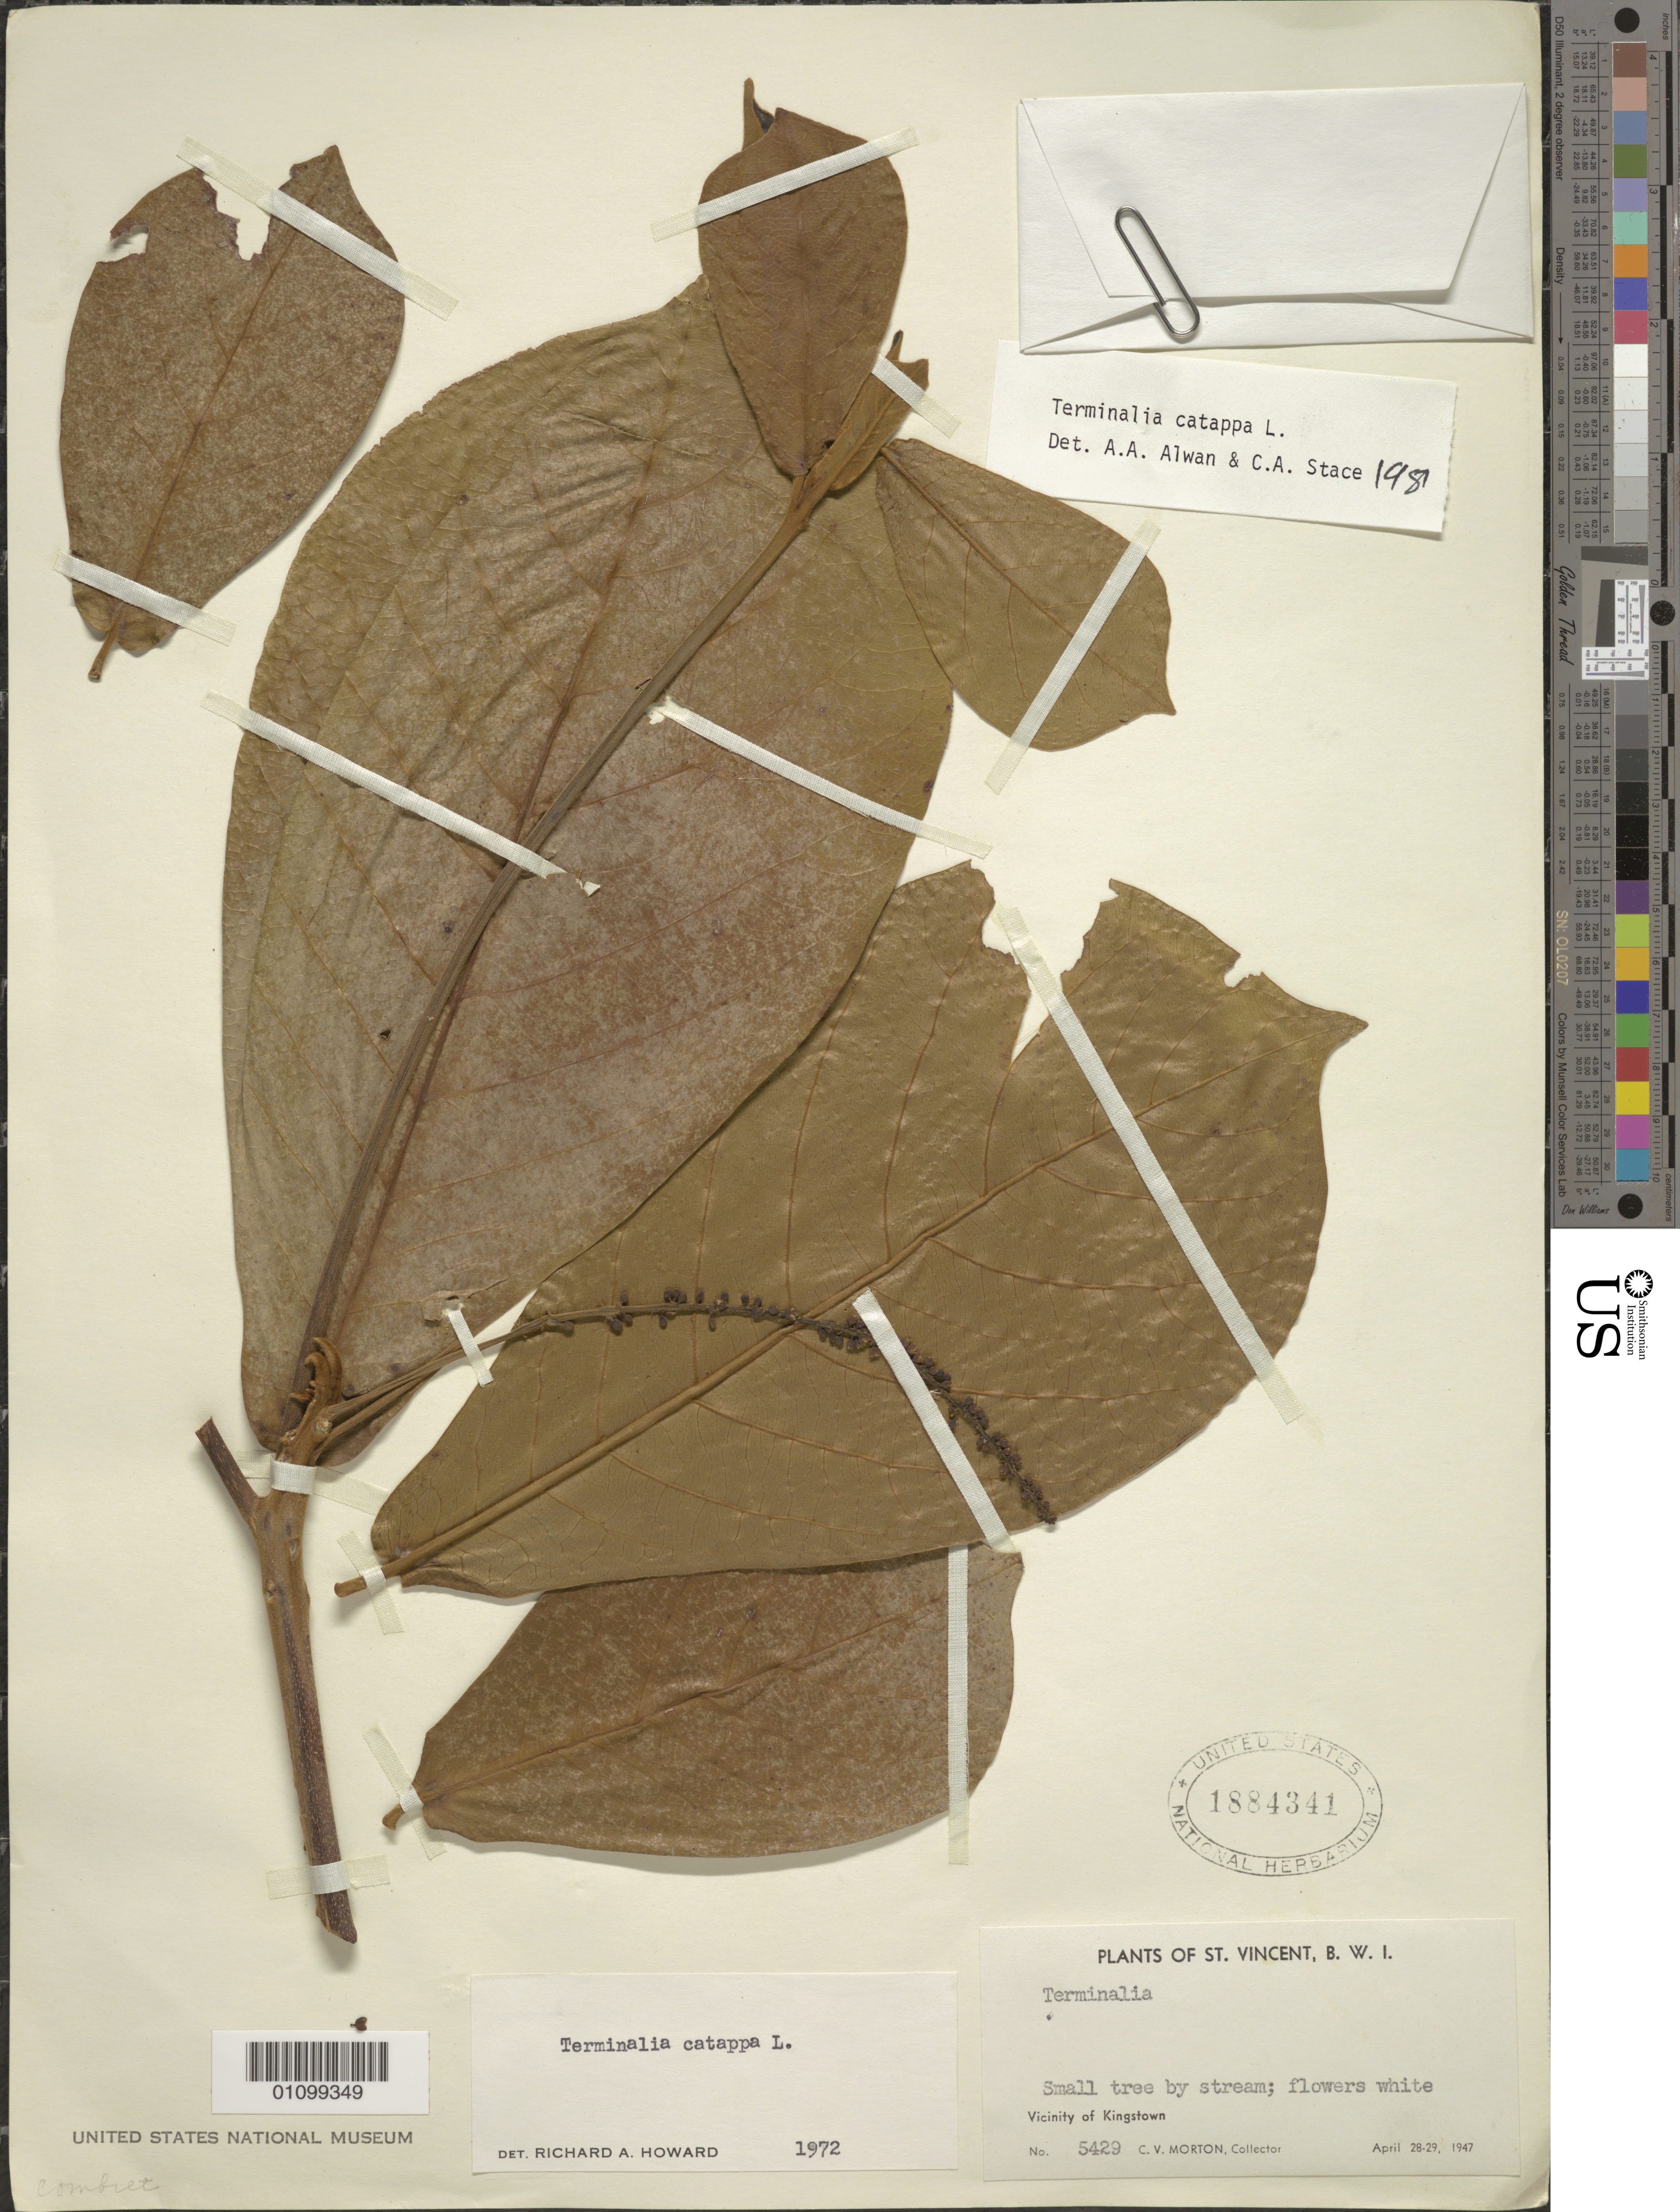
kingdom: Plantae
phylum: Tracheophyta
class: Magnoliopsida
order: Myrtales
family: Combretaceae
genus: Terminalia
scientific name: Terminalia catappa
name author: L.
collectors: C. V. Morton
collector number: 5429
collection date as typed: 28 Apr 1947 to 29 Apr 1947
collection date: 1947-04-28/1947-04-29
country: St. Vincent - Grenadines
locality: Vicinity of Kingstown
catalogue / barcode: US 1884341